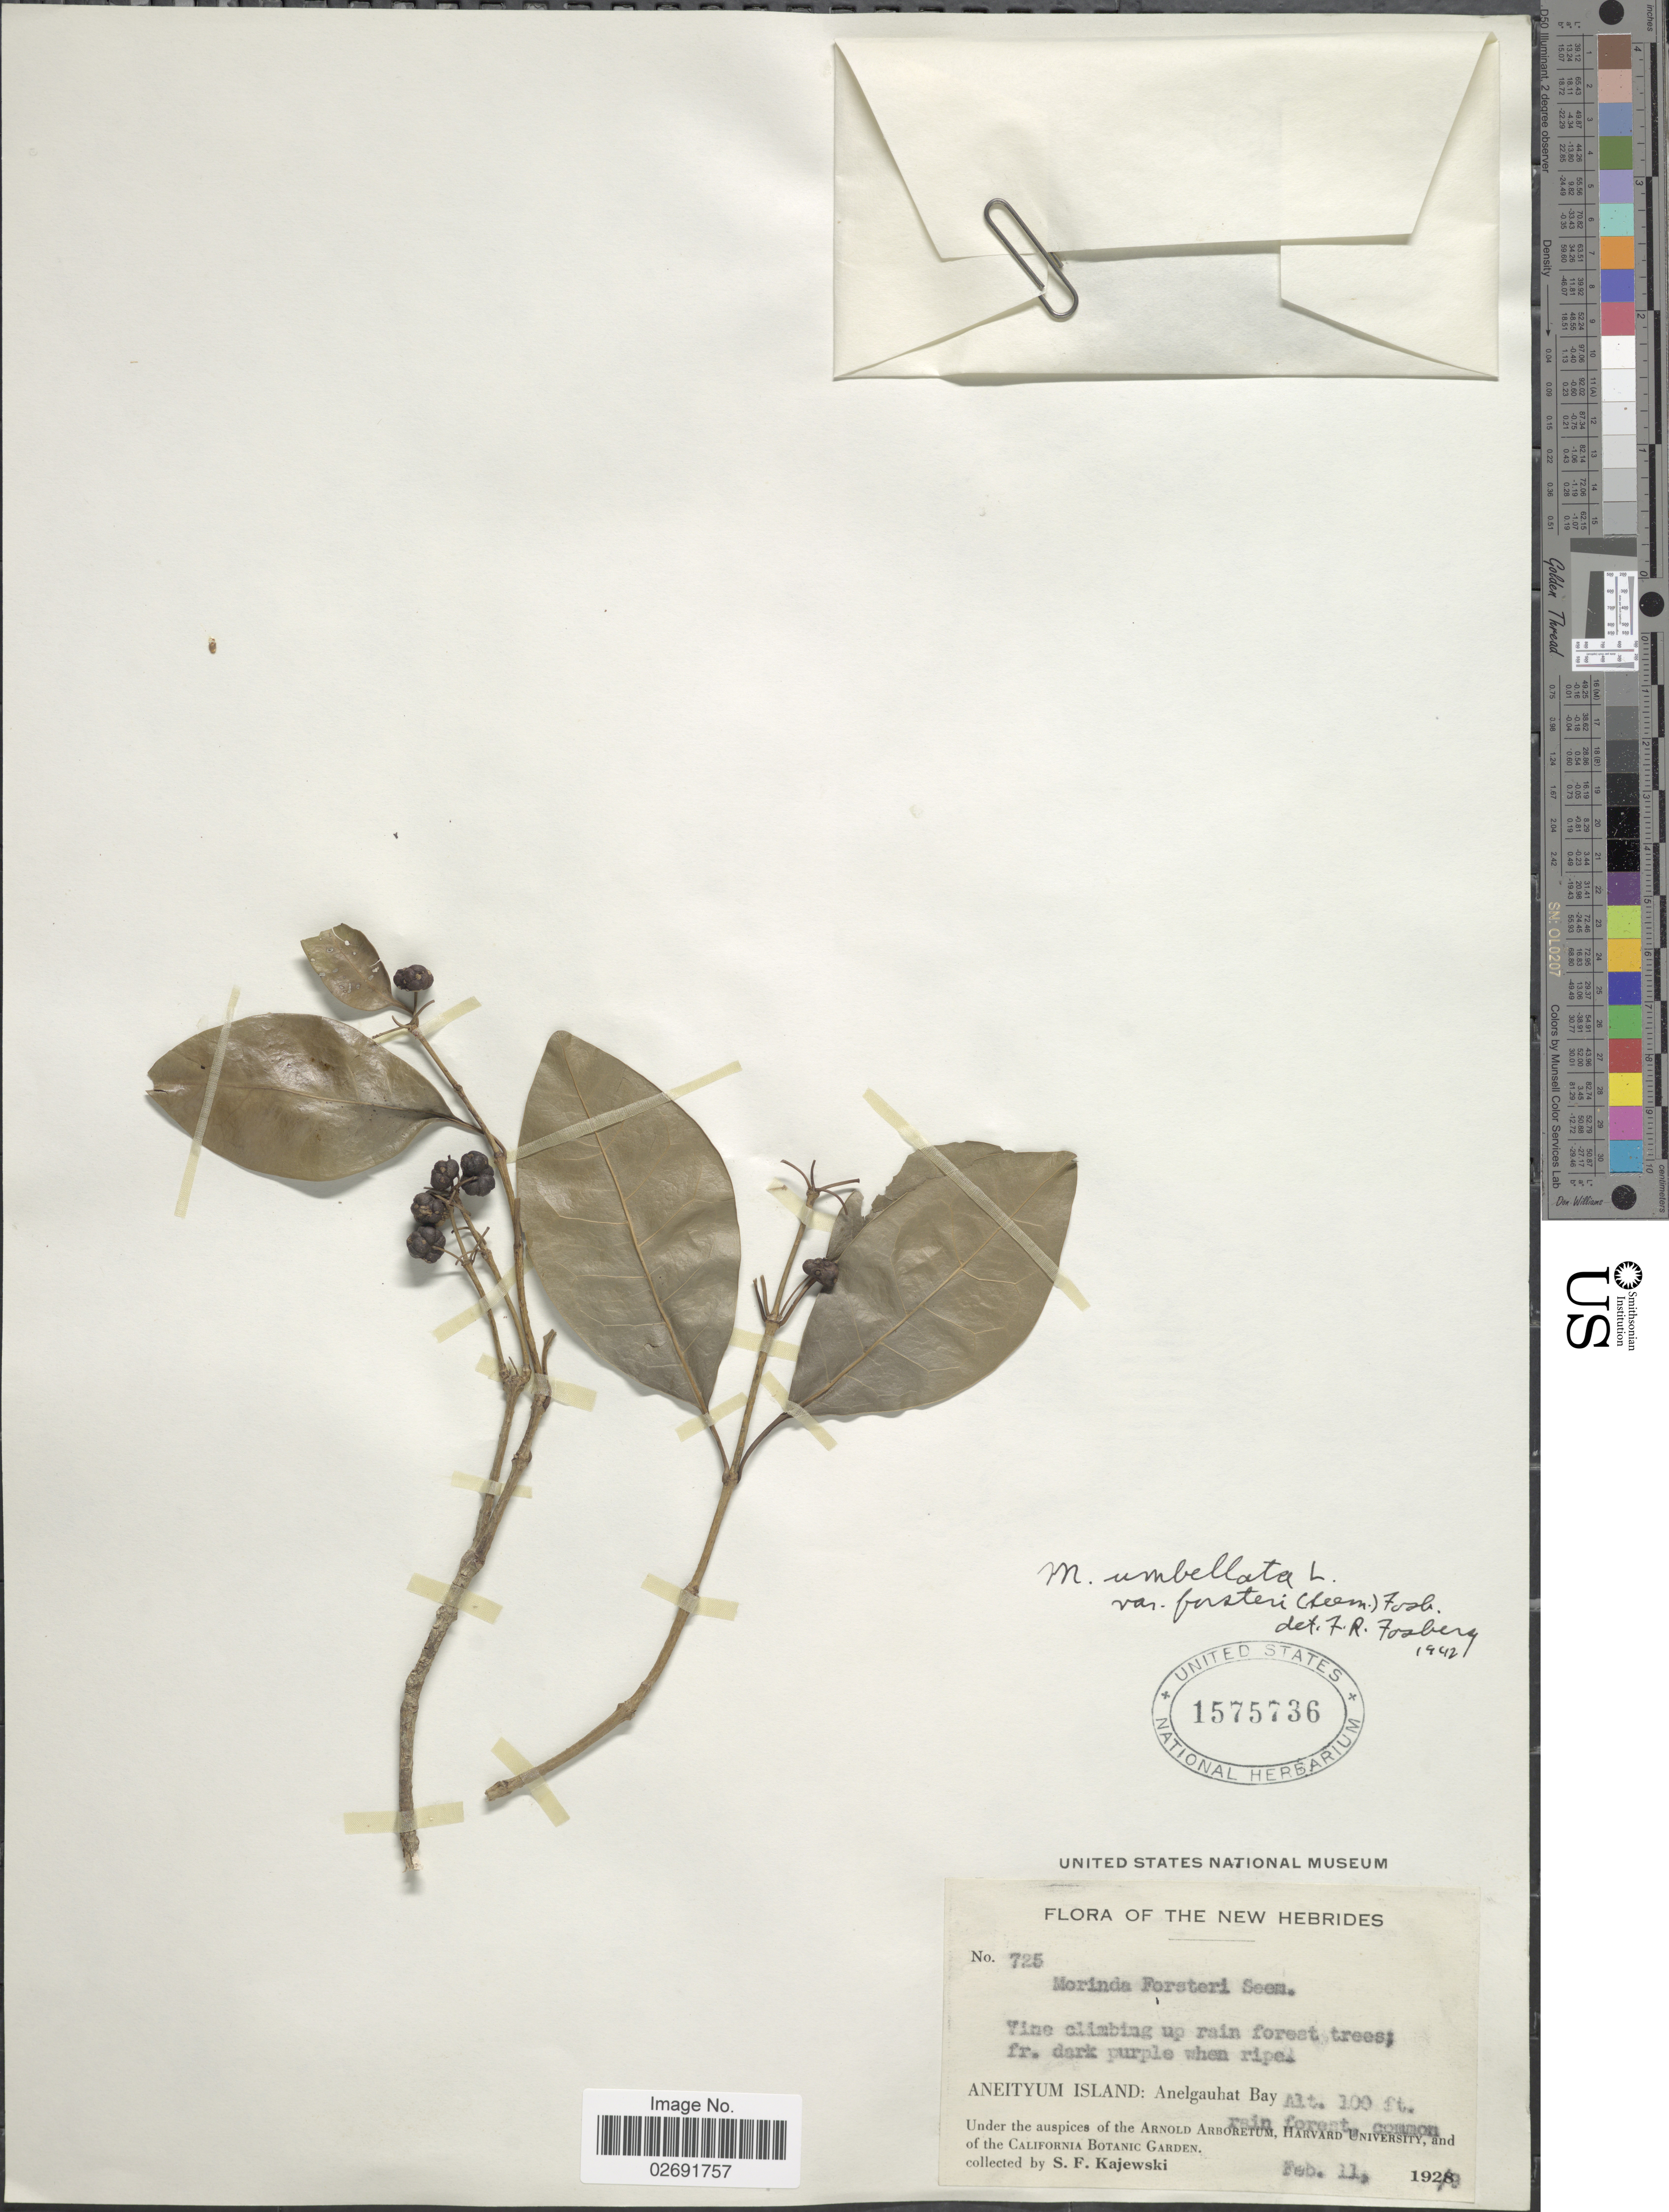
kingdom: Plantae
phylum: Tracheophyta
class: Magnoliopsida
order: Gentianales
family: Rubiaceae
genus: Gynochthodes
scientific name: Gynochthodes umbellata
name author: (L.) Razafim. & B. Bremer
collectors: S. Kajewski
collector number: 725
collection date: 1929-02-11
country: Vanuatu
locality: New Hebrides. Aneityum Island: Anelgauhat Bay.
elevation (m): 30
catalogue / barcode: US 1575736